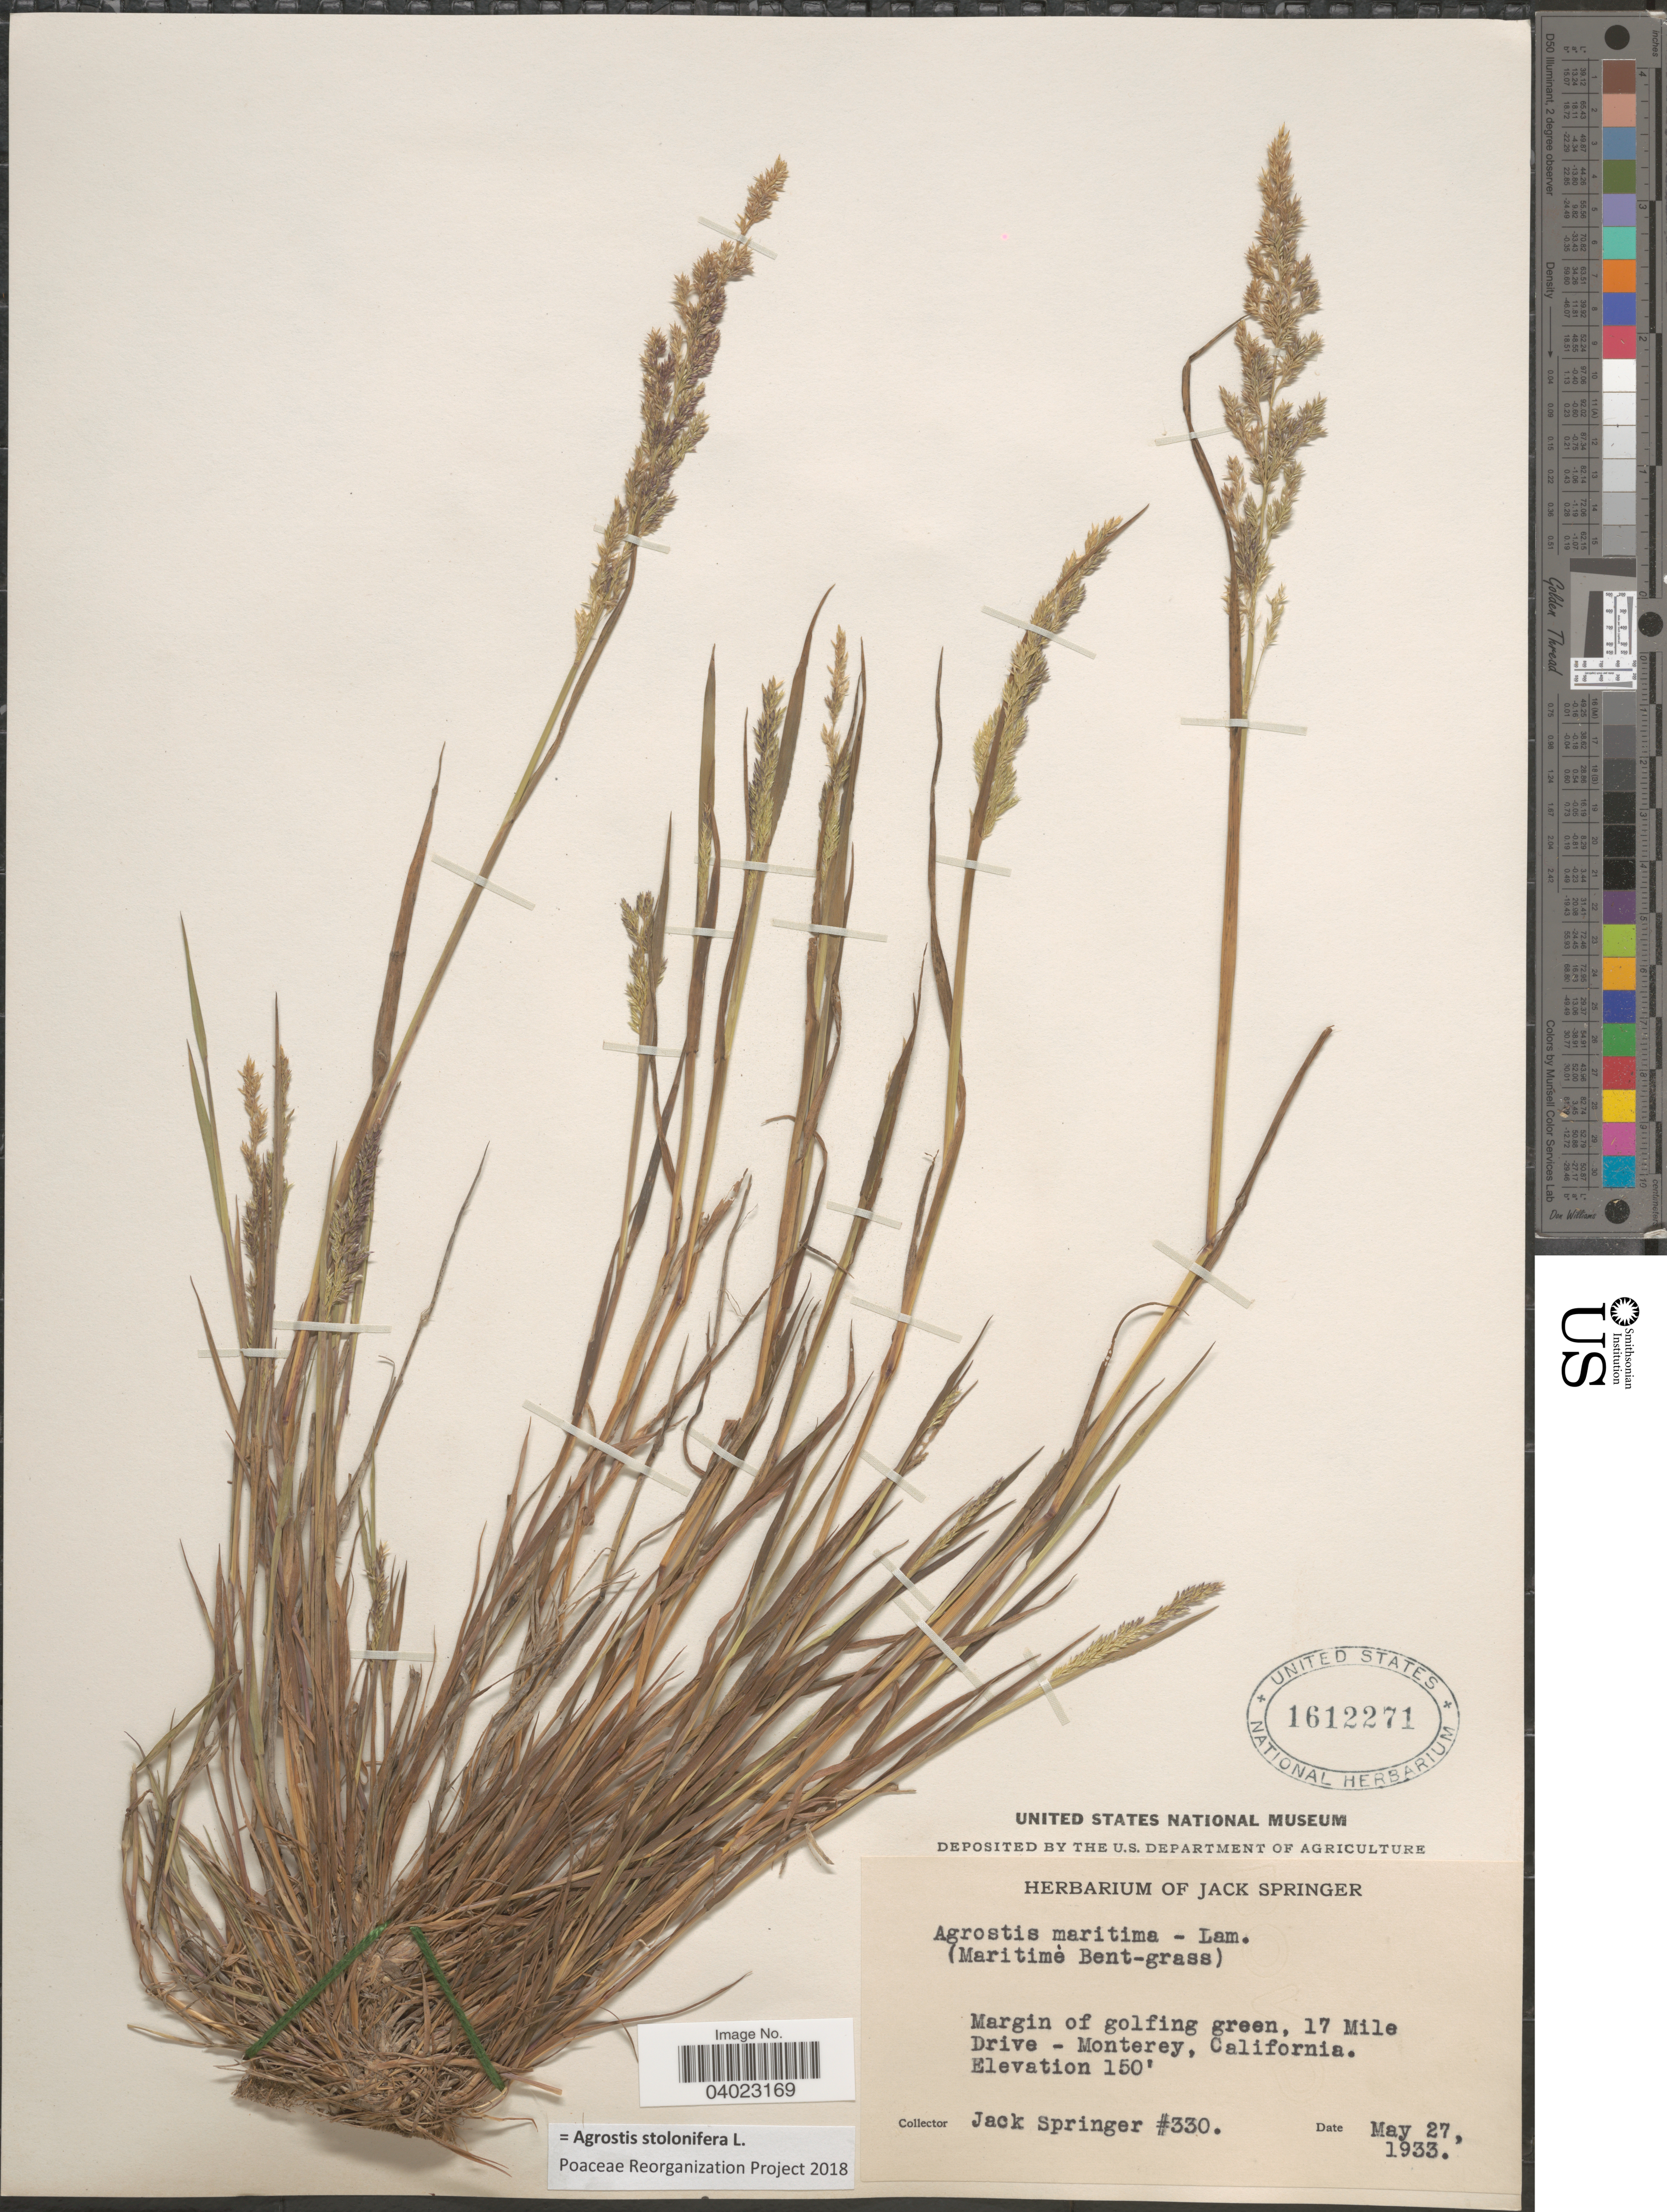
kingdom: Plantae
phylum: Tracheophyta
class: Liliopsida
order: Poales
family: Poaceae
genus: Agrostis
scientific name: Agrostis stolonifera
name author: L.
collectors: J. Springer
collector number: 330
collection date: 1933-03-27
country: United States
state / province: California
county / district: Monterey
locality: Margin of golfing green, 17 Mile Drive - Monterey.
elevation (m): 46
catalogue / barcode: US 1612271